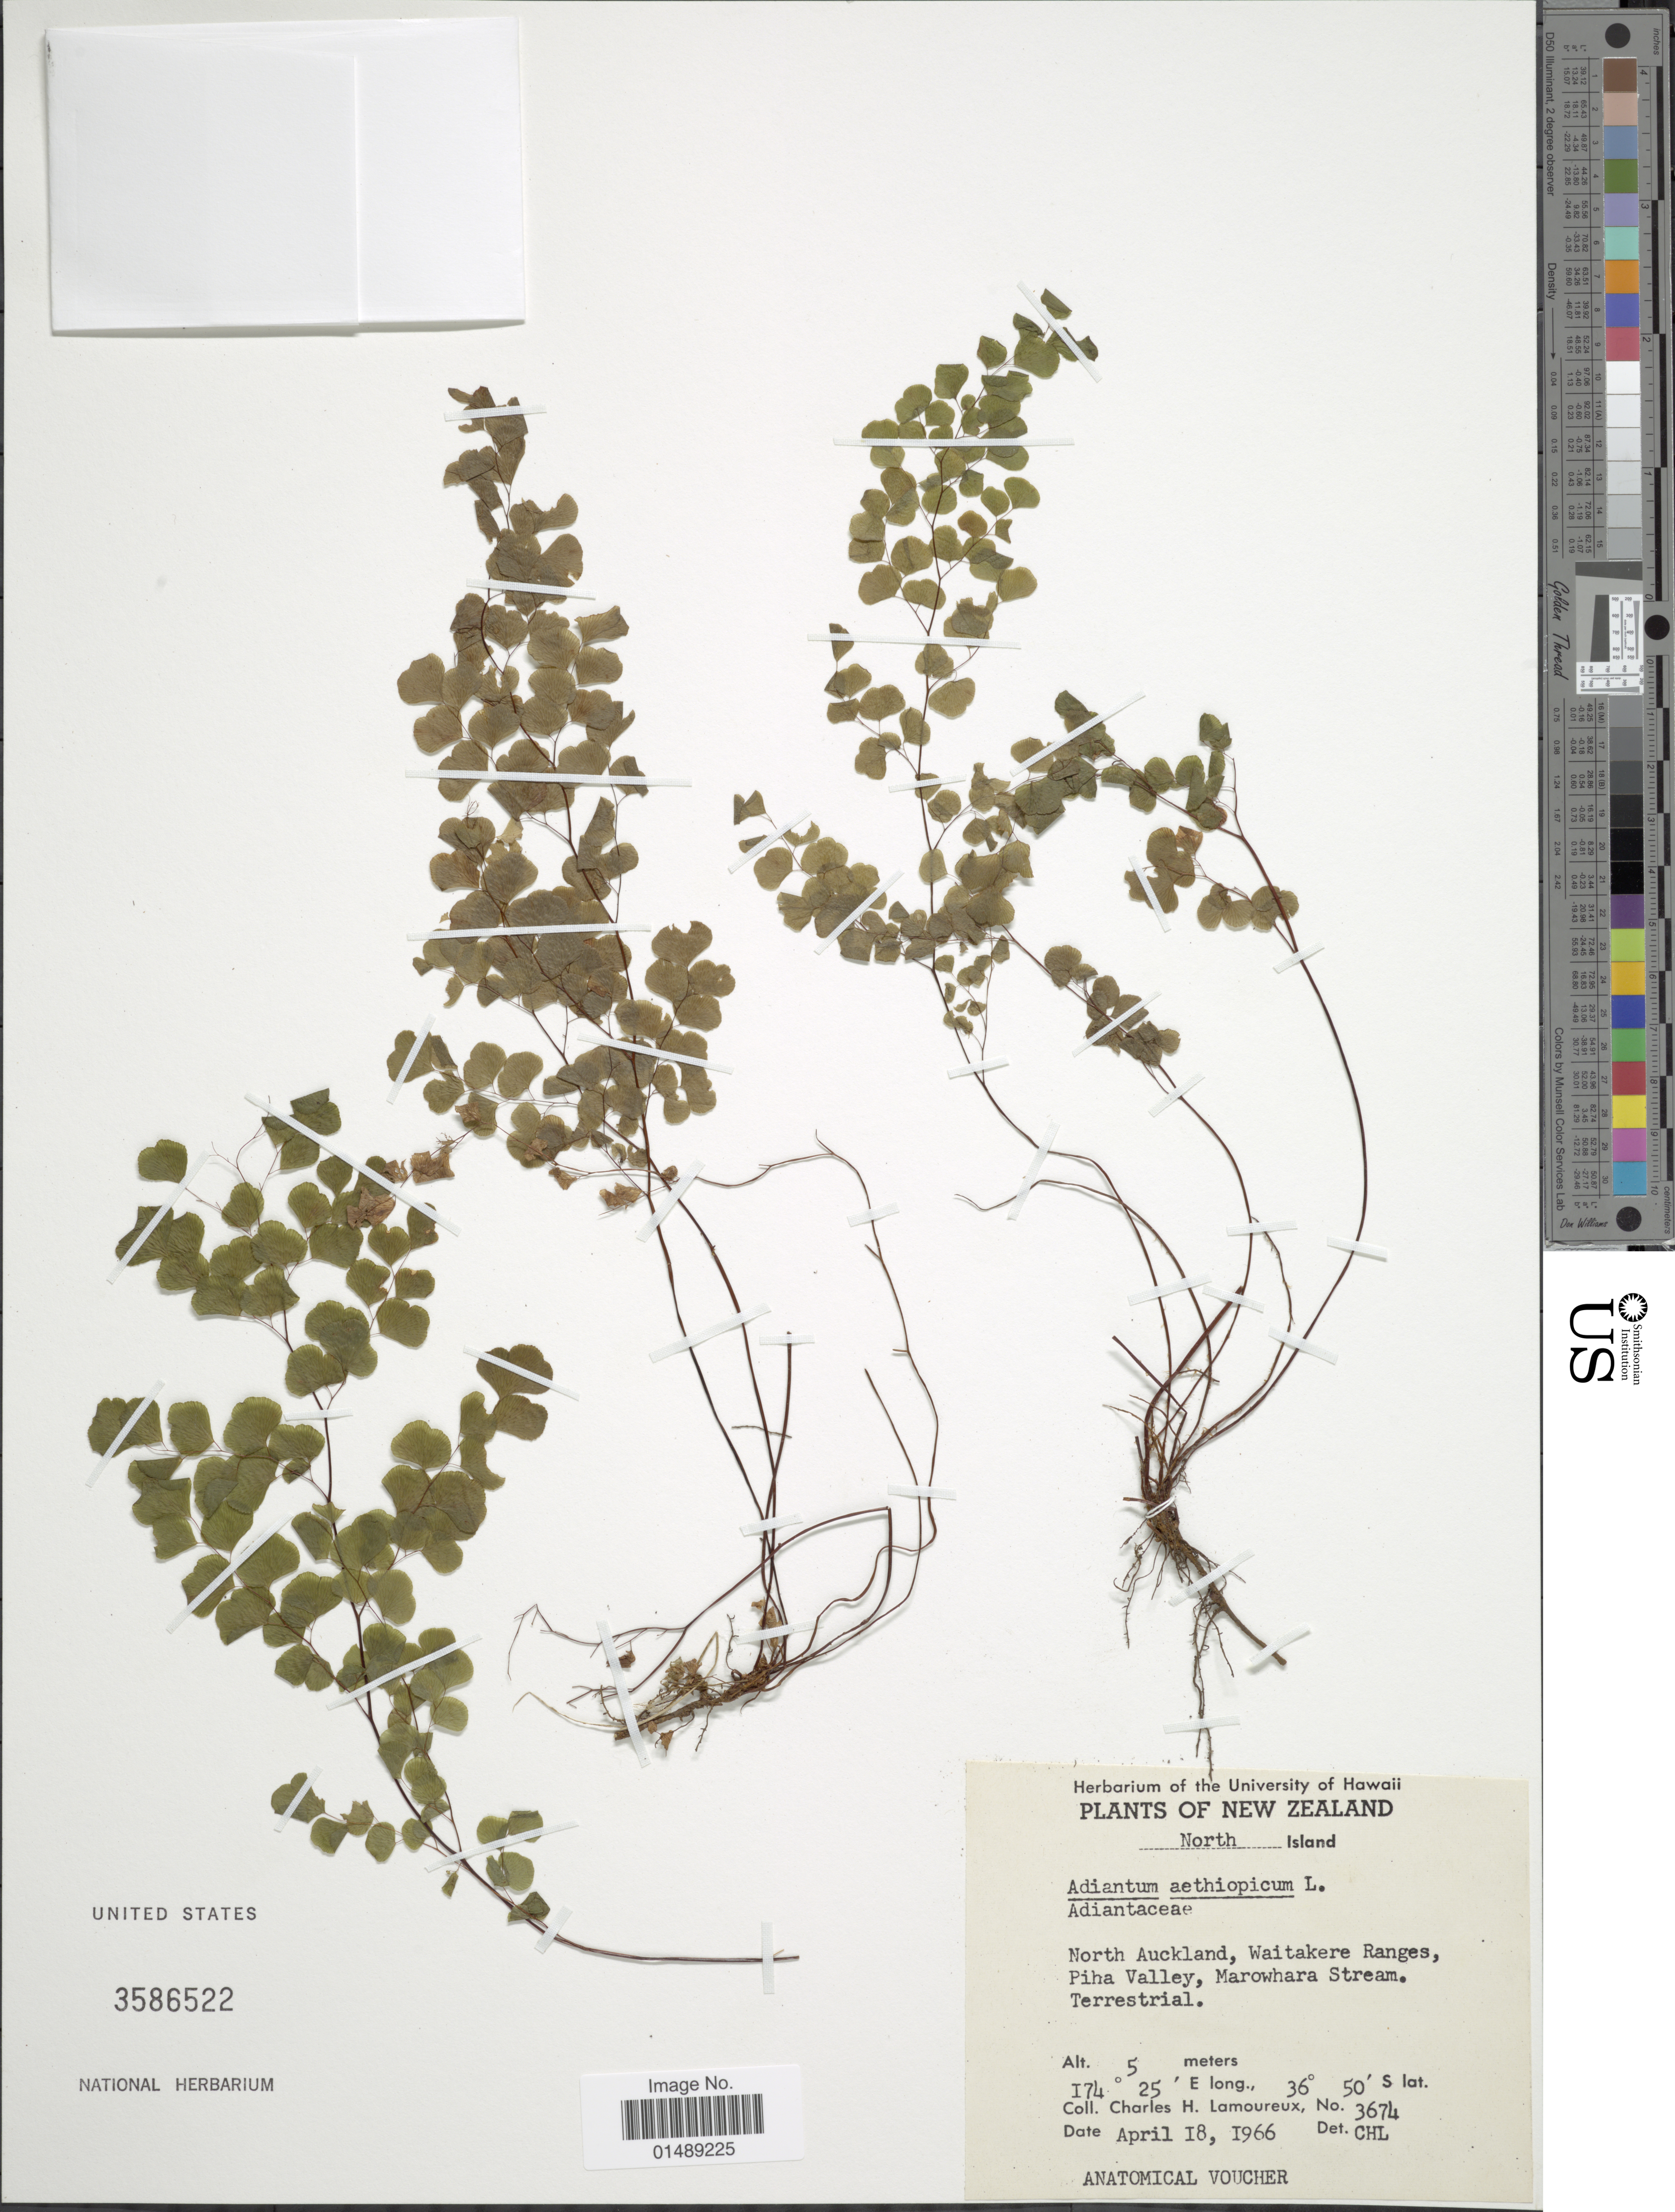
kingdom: Plantae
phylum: Tracheophyta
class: Polypodiopsida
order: Polypodiales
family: Pteridaceae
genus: Adiantum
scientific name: Adiantum aethiopicum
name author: L.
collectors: C. H. Lamoureux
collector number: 3674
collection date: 1966-04-18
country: New Zealand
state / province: Auckland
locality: New Zealand, North Island, North Auckland, Waitakere Ranges, Piha Valley, Marowhara Stream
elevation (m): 5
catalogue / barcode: US 3586522